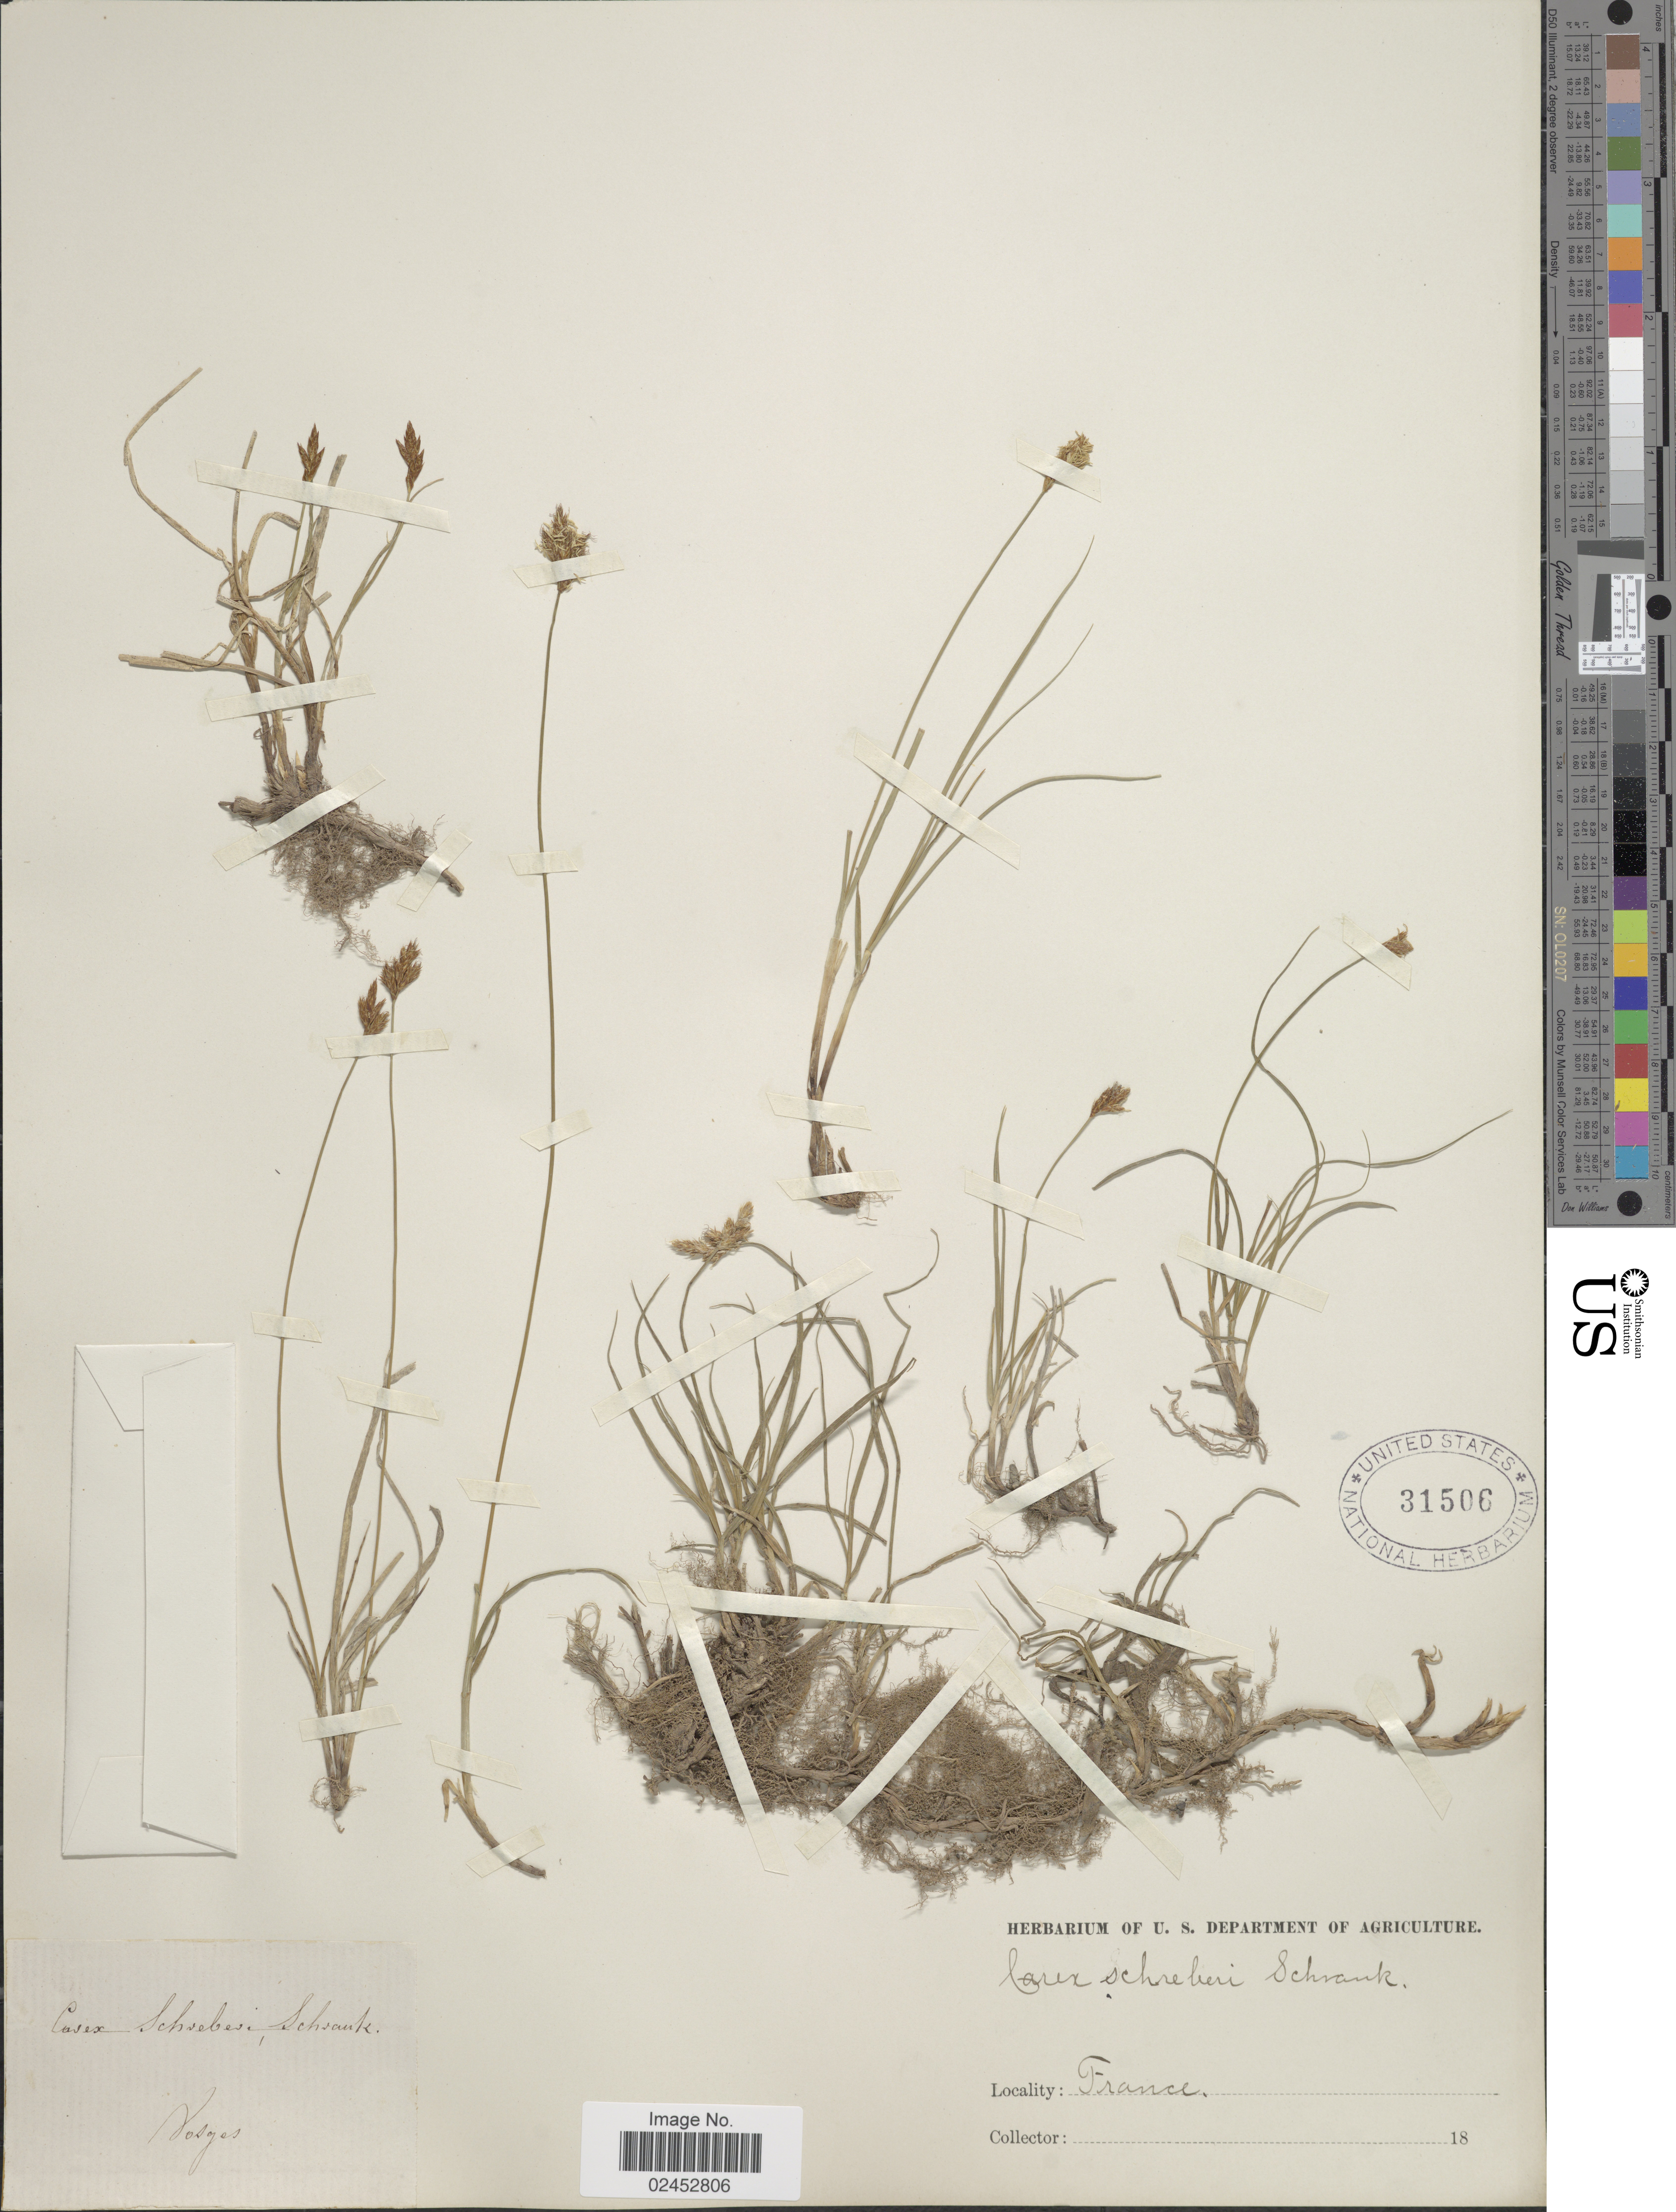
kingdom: Plantae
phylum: Tracheophyta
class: Liliopsida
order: Poales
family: Cyperaceae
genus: Carex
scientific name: Carex praecox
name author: Schreb.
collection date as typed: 18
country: France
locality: Vosges.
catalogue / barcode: US 31506